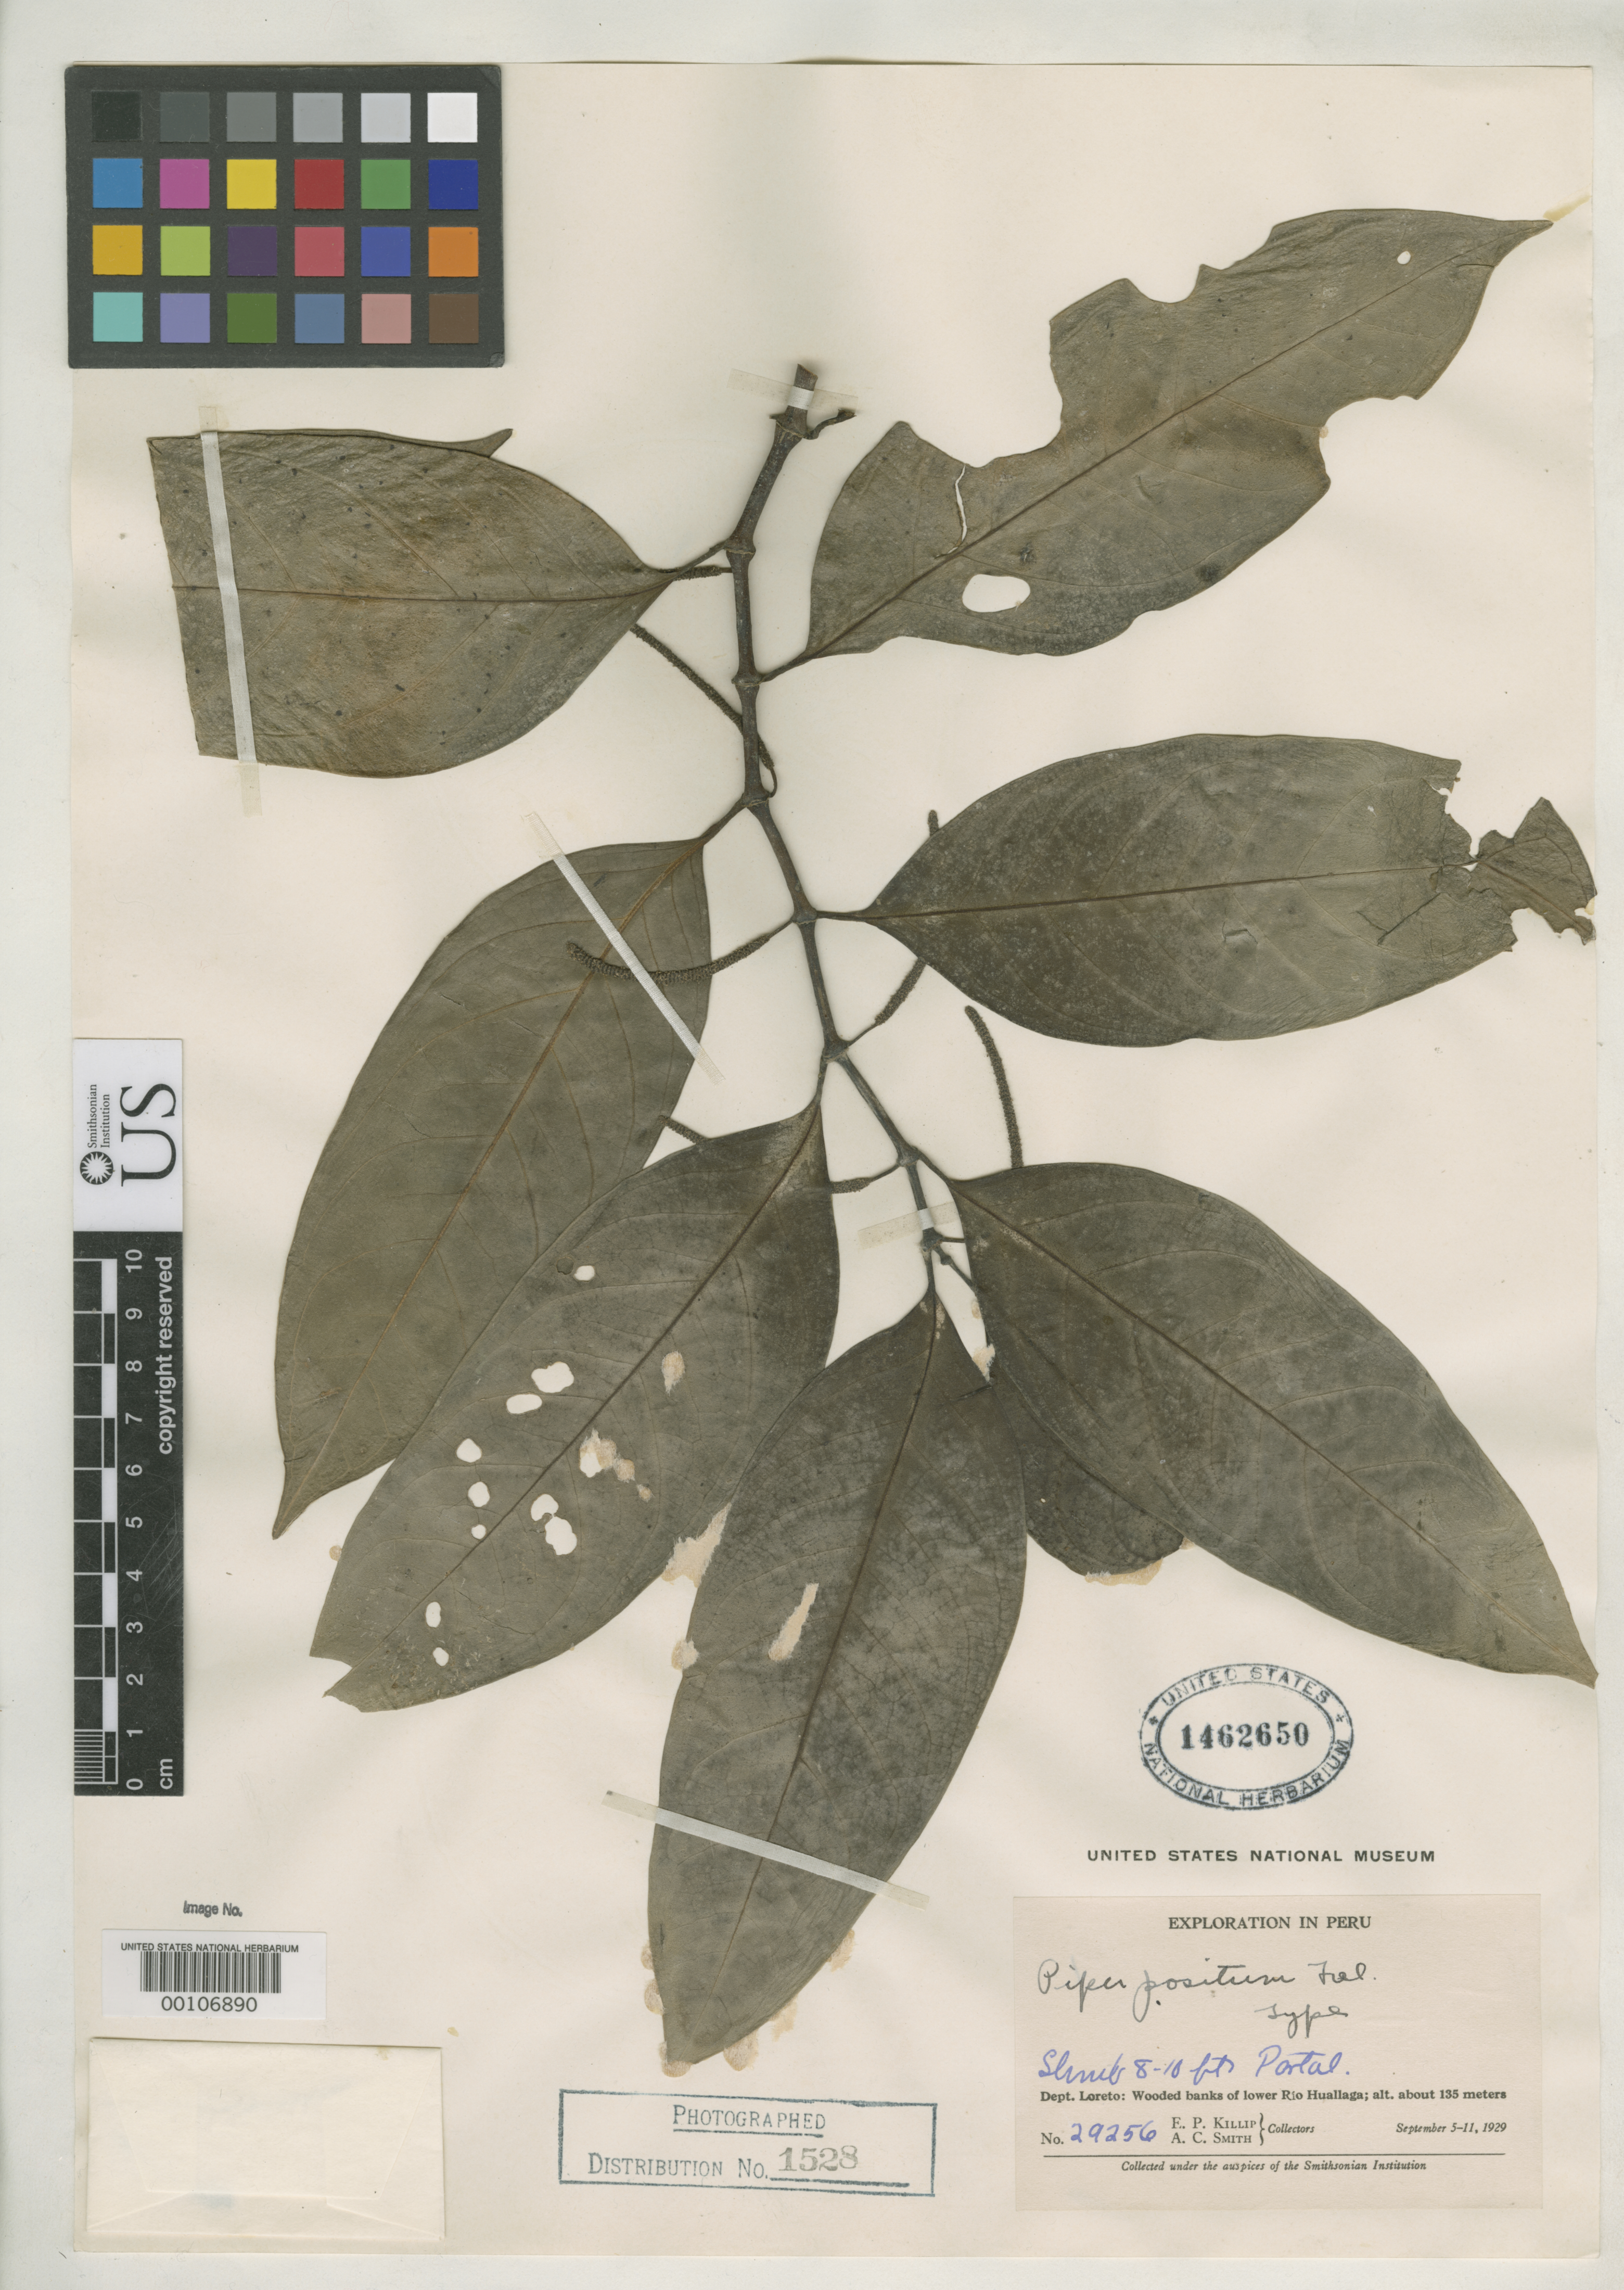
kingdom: Plantae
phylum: Tracheophyta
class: Magnoliopsida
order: Piperales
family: Piperaceae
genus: Piper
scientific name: Piper positum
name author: Trel. in J.F. Macbr.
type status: Holotype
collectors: E. P. Killip & A. C. Smith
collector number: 29256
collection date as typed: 05 Sep 1929 to 11 Sep 1929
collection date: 1929-09-05/1929-09-11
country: Peru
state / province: Loreto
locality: Rio Huallaga.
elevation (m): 135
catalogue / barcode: US 1462650